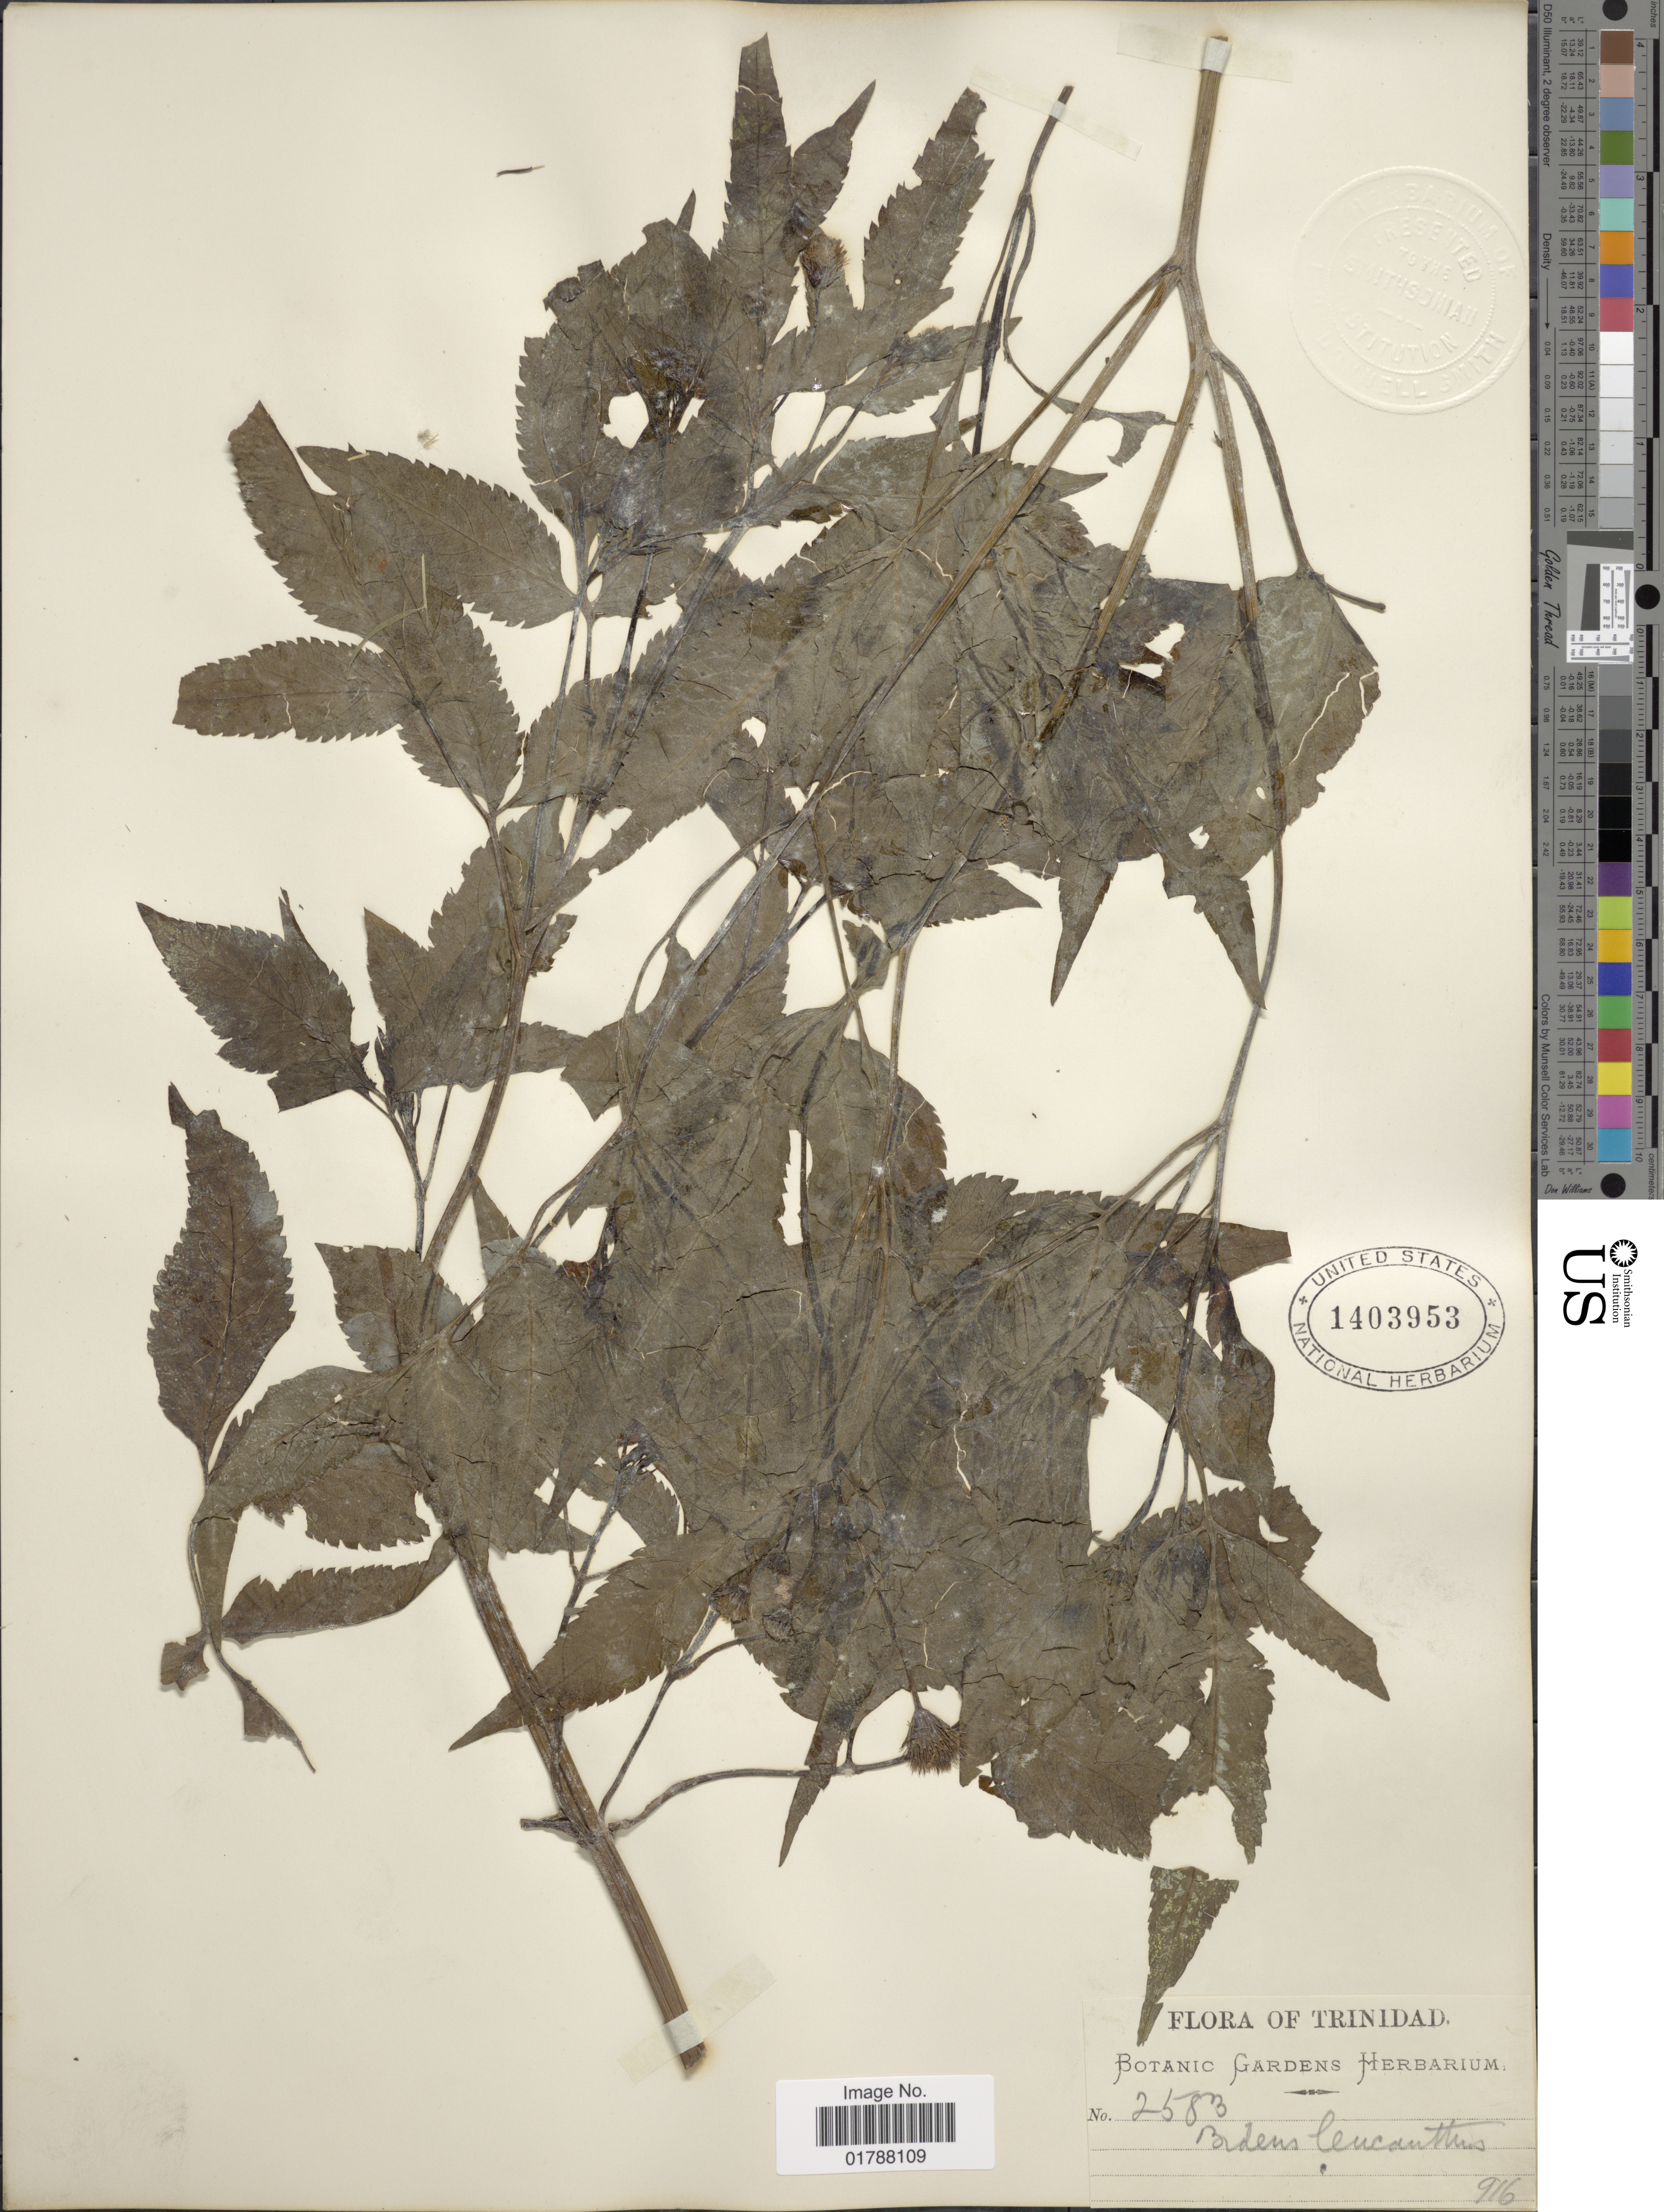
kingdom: Plantae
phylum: Tracheophyta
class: Magnoliopsida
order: Asterales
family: Asteraceae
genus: Bidens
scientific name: Bidens alba var. radiata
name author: (Sch. Bip.) R.E. Ballard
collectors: Botanic Gardens Herbarium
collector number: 2583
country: Trinidad and Tobago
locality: Trinidad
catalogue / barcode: US 1403953